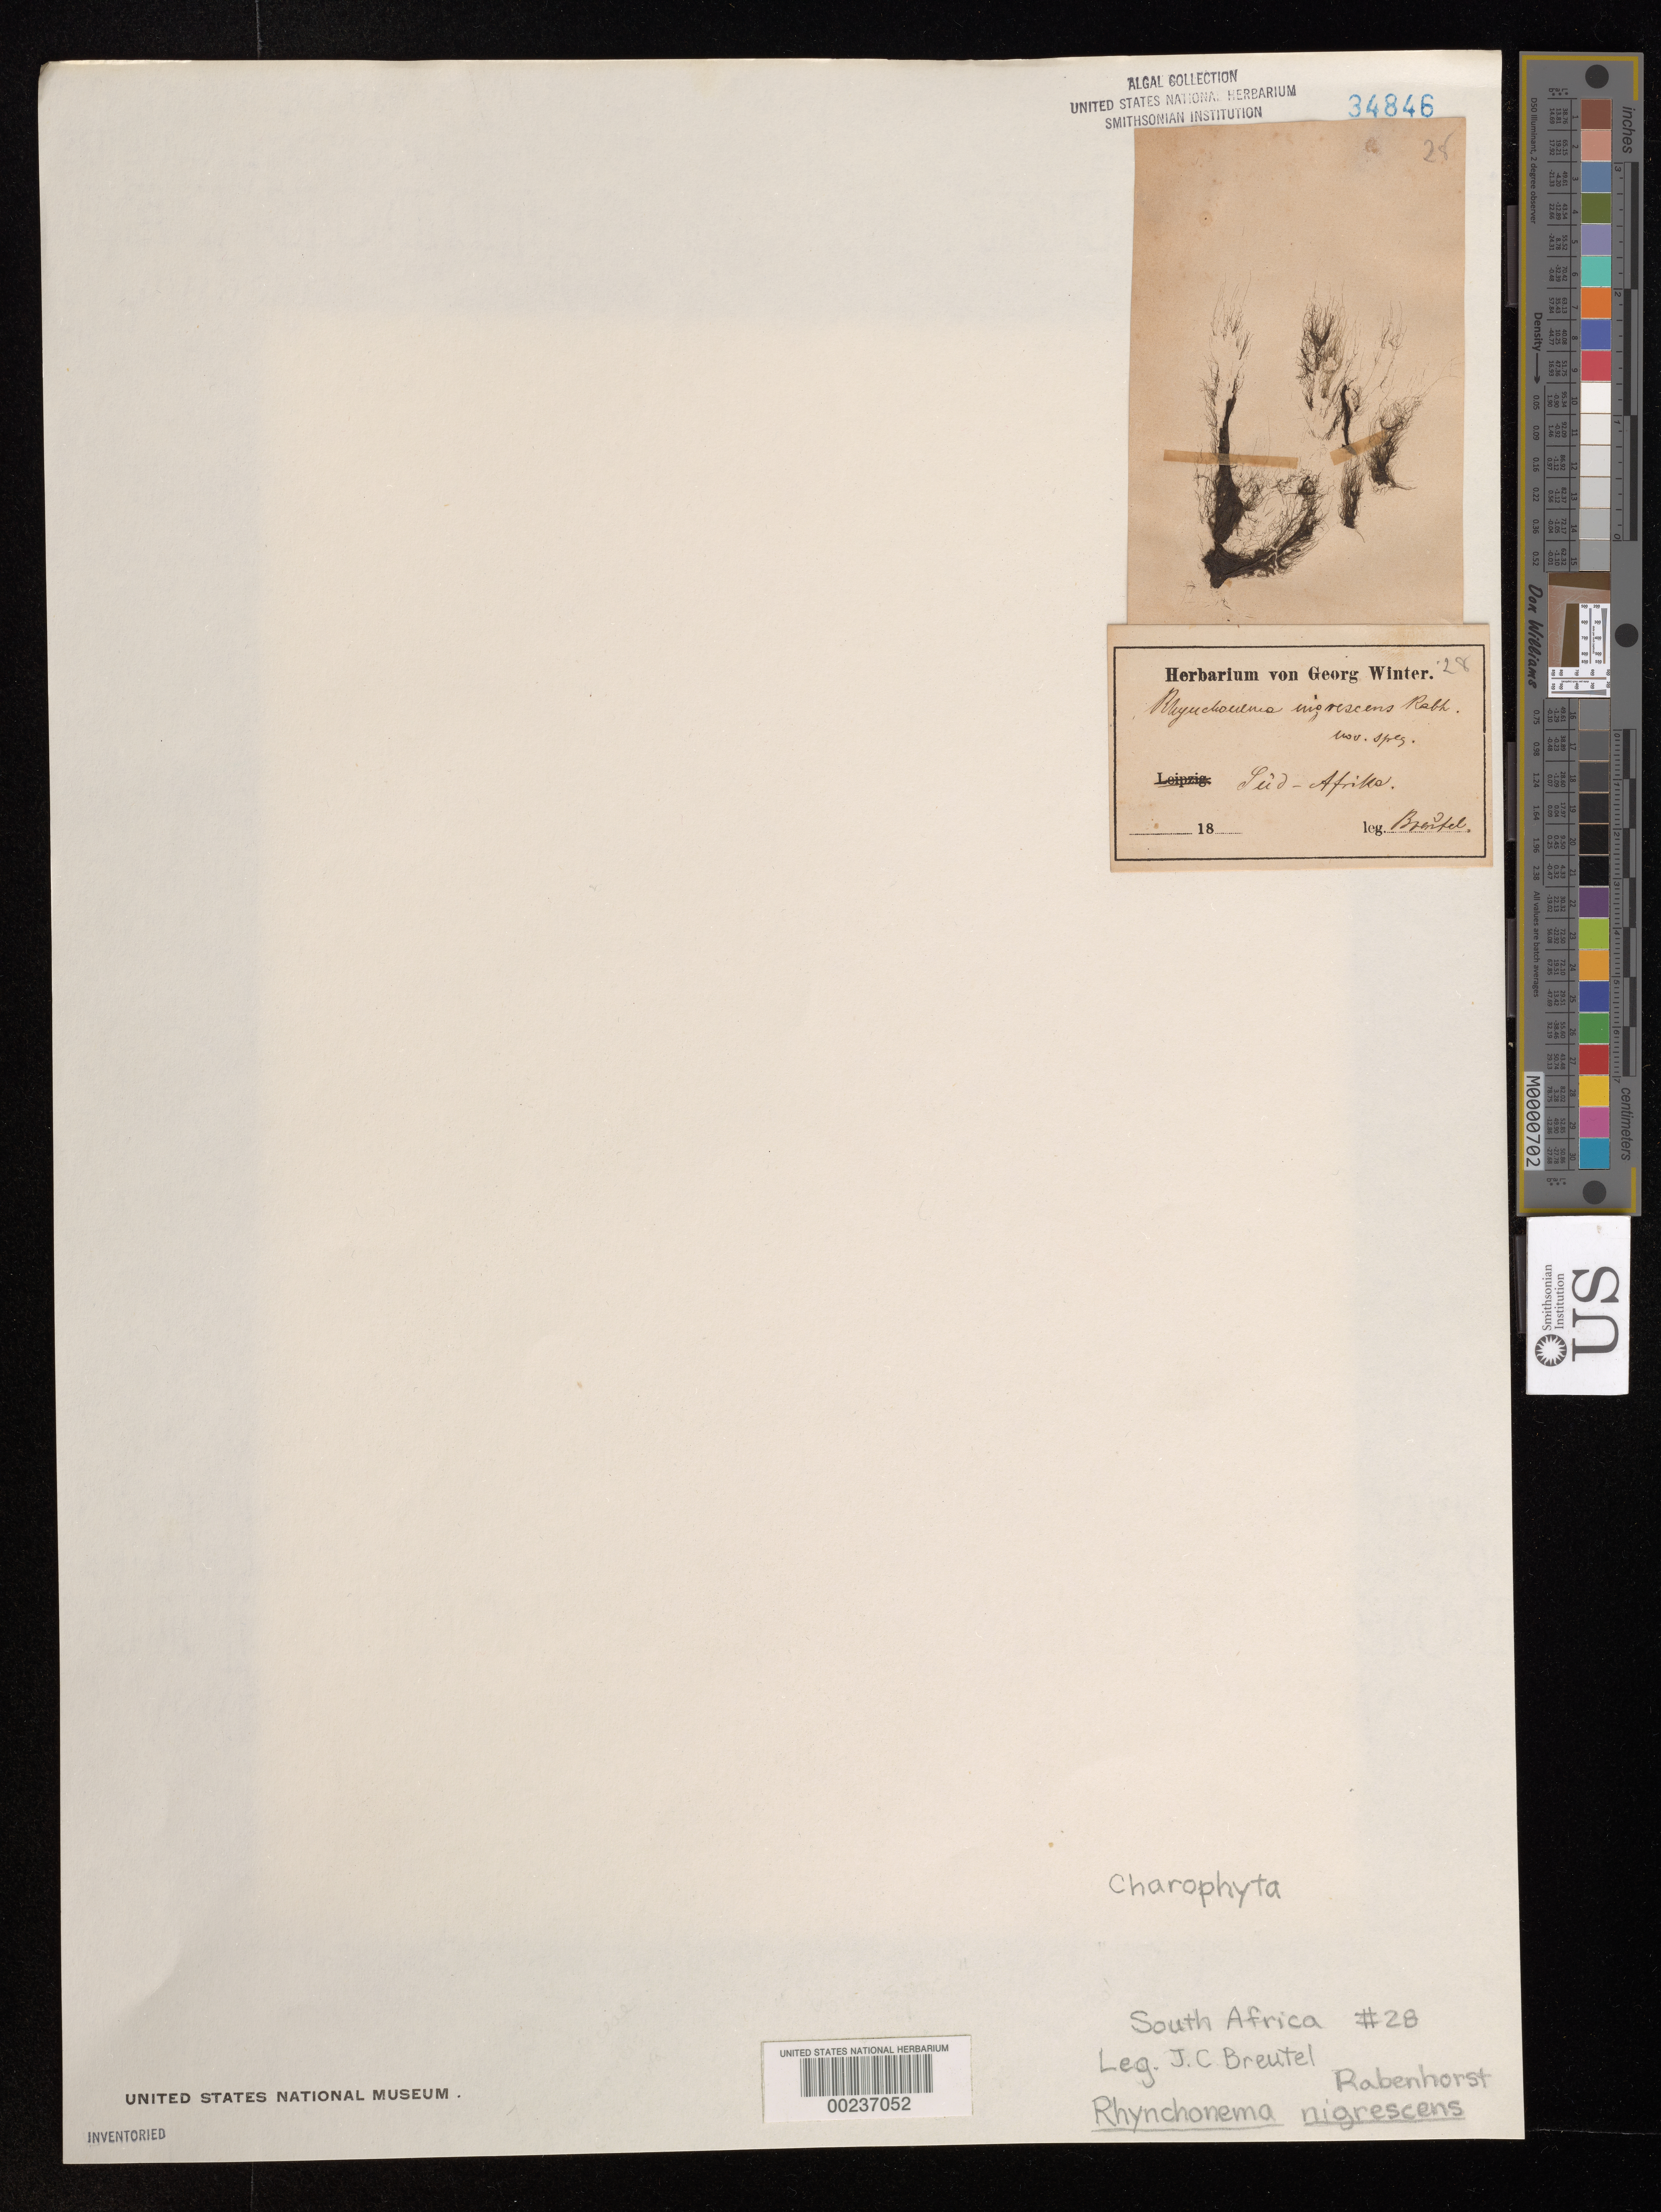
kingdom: Plantae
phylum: Charophyta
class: Zygnematophyceae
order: Zygnematales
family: Zygnemataceae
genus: Rhynchonema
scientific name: Rhynchonema nigrescens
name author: Rabenh.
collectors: J. Breutel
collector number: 28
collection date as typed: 1833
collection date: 1833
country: South Africa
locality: Aus dem Klippas bei Sila. ["From the cliffs near Sila."?]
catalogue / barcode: US 34846